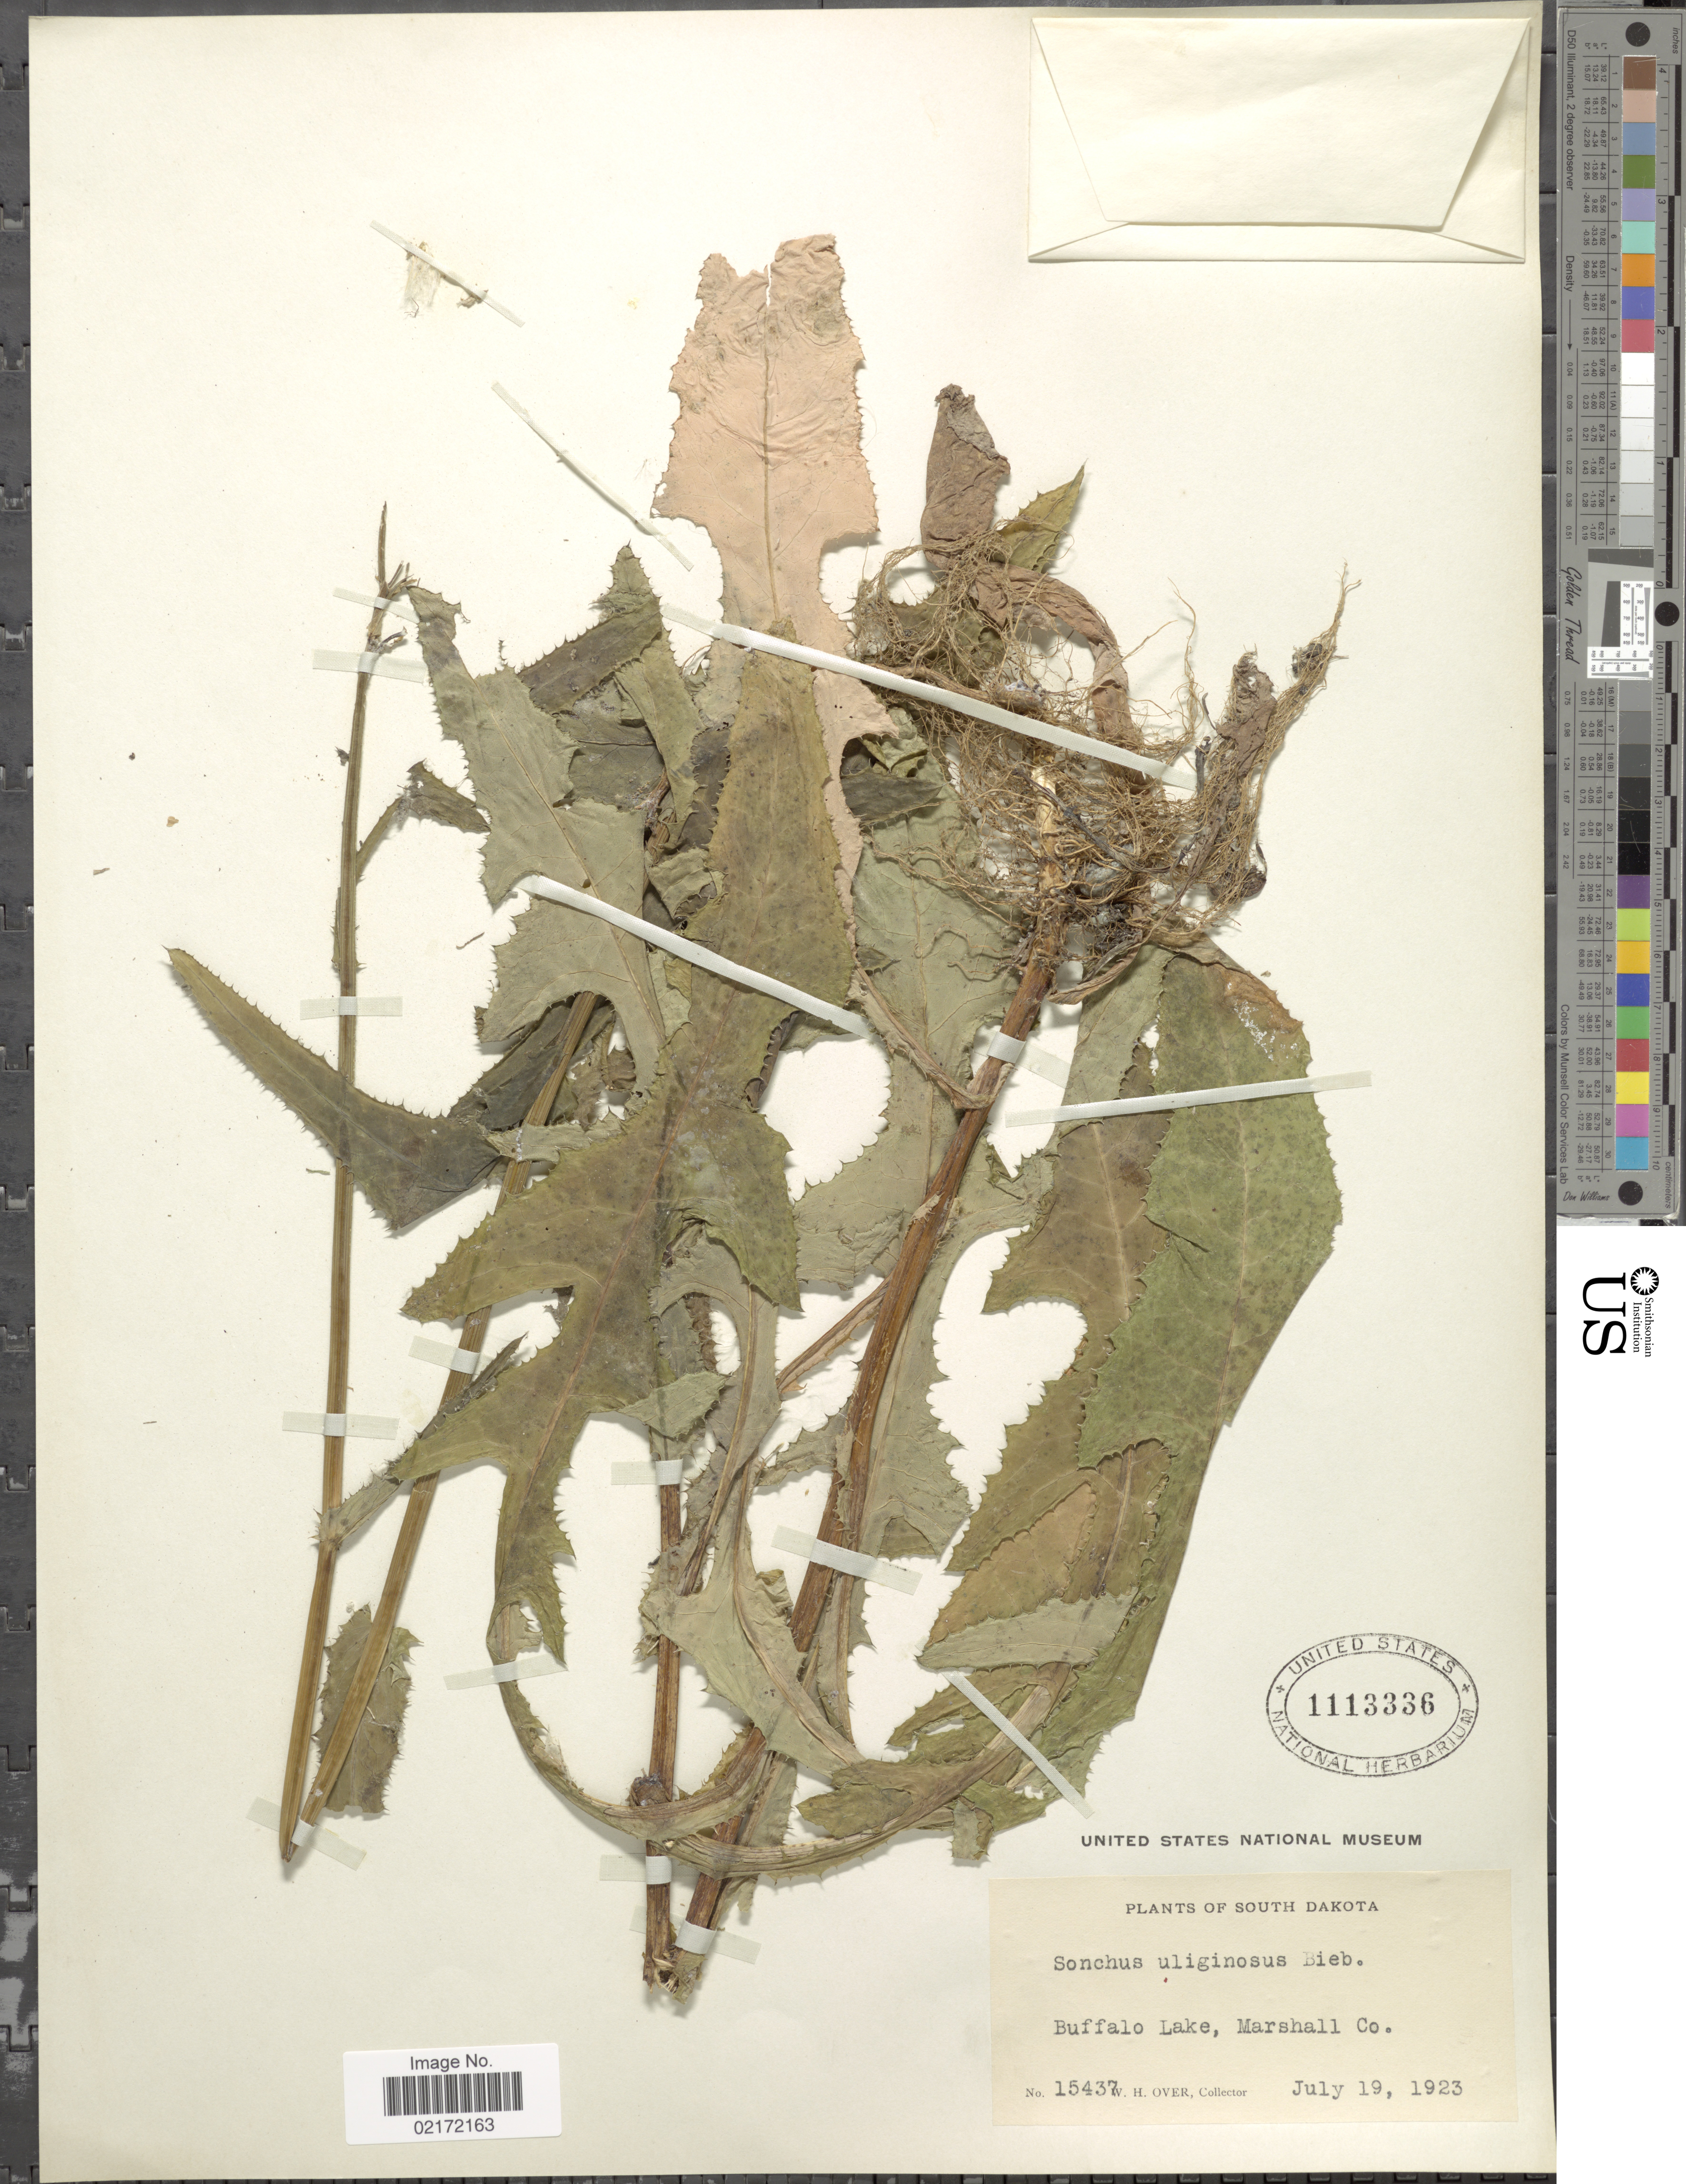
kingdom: Plantae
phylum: Tracheophyta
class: Magnoliopsida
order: Asterales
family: Asteraceae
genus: Sonchus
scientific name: Sonchus arvensis subsp. uliginosus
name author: (M. Bieb.) Nyman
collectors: W. Over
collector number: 15437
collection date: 1923-07-19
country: United States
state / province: South Dakota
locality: Buffalo Lake, Marshall Co.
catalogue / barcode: US 1113336